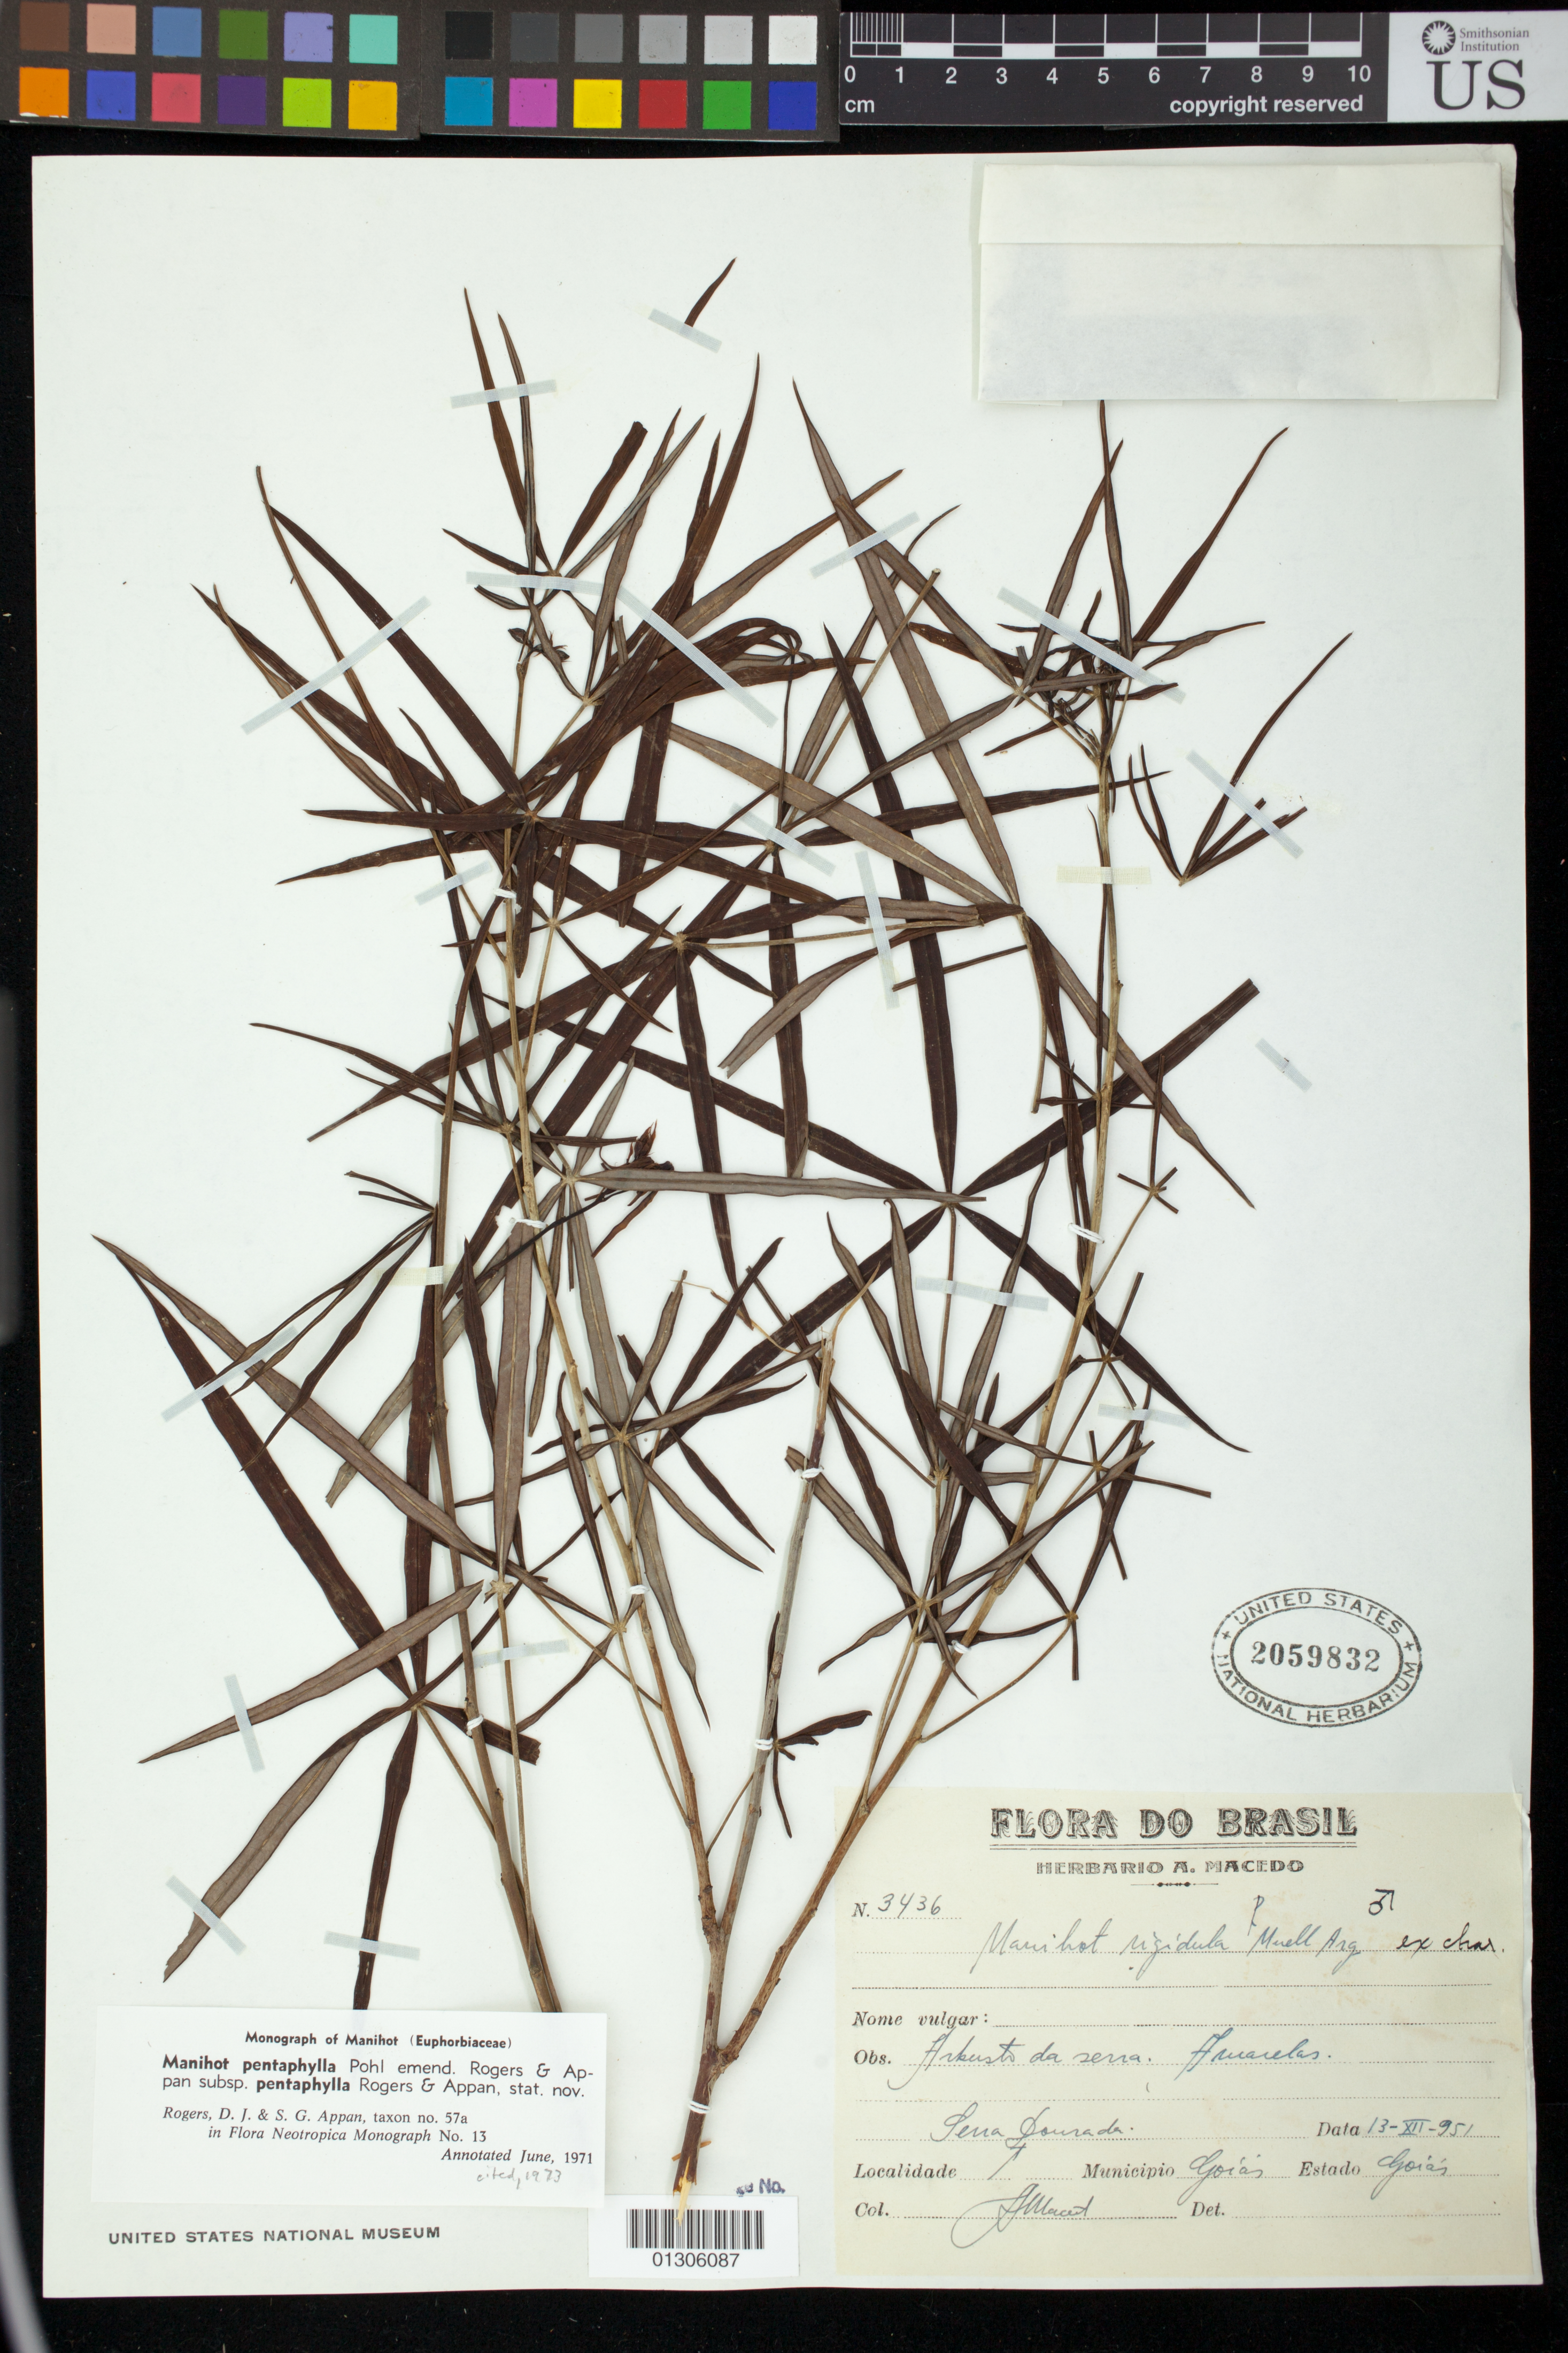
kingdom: Plantae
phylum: Tracheophyta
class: Magnoliopsida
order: Malpighiales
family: Euphorbiaceae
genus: Manihot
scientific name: Manihot pentaphylla subsp. pentaphylla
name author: Pohl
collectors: A. Macedo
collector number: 3436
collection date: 1951-12-13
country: Brazil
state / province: Goiás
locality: Serra Dourada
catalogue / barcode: US 2059832